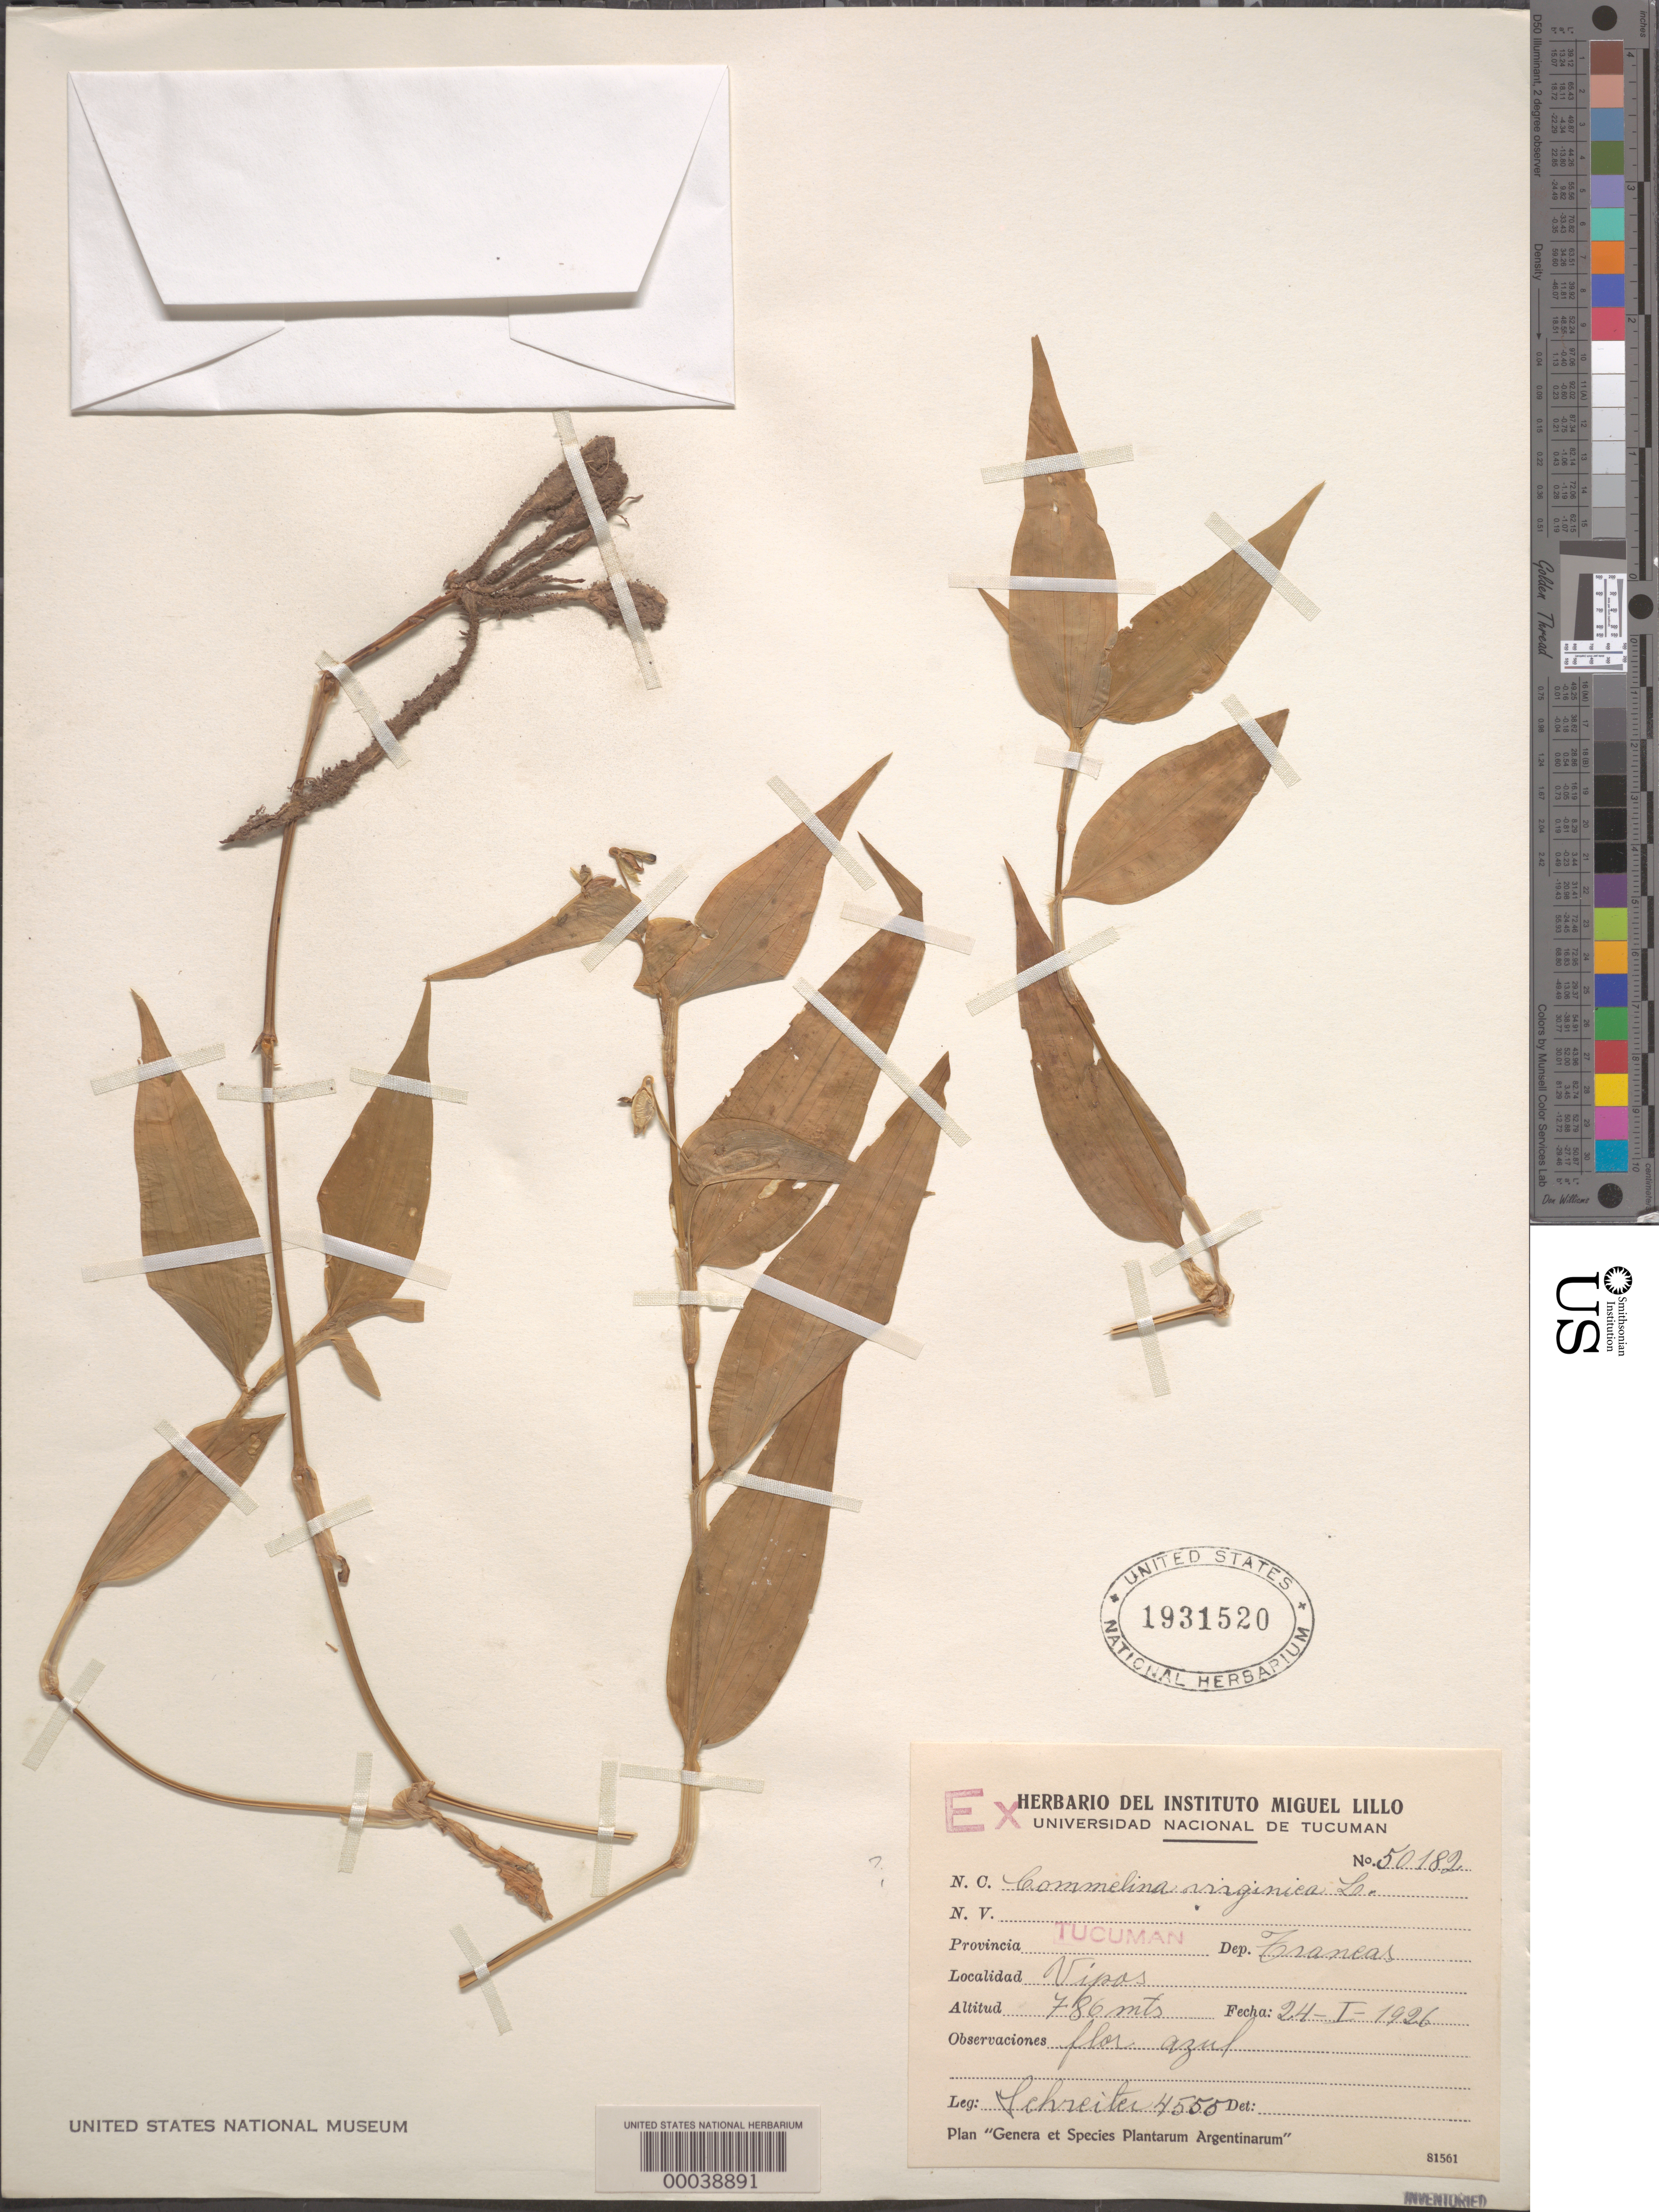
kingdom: Plantae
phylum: Tracheophyta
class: Liliopsida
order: Commelinales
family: Commelinaceae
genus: Commelina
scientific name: Commelina quitensis var. mandonii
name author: C.B. Clarke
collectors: R. Schreiter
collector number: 4555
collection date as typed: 24 Jan 1926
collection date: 1926-01-24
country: Argentina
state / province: Tucumán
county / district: Trancas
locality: Vipos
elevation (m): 786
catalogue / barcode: US 1931520